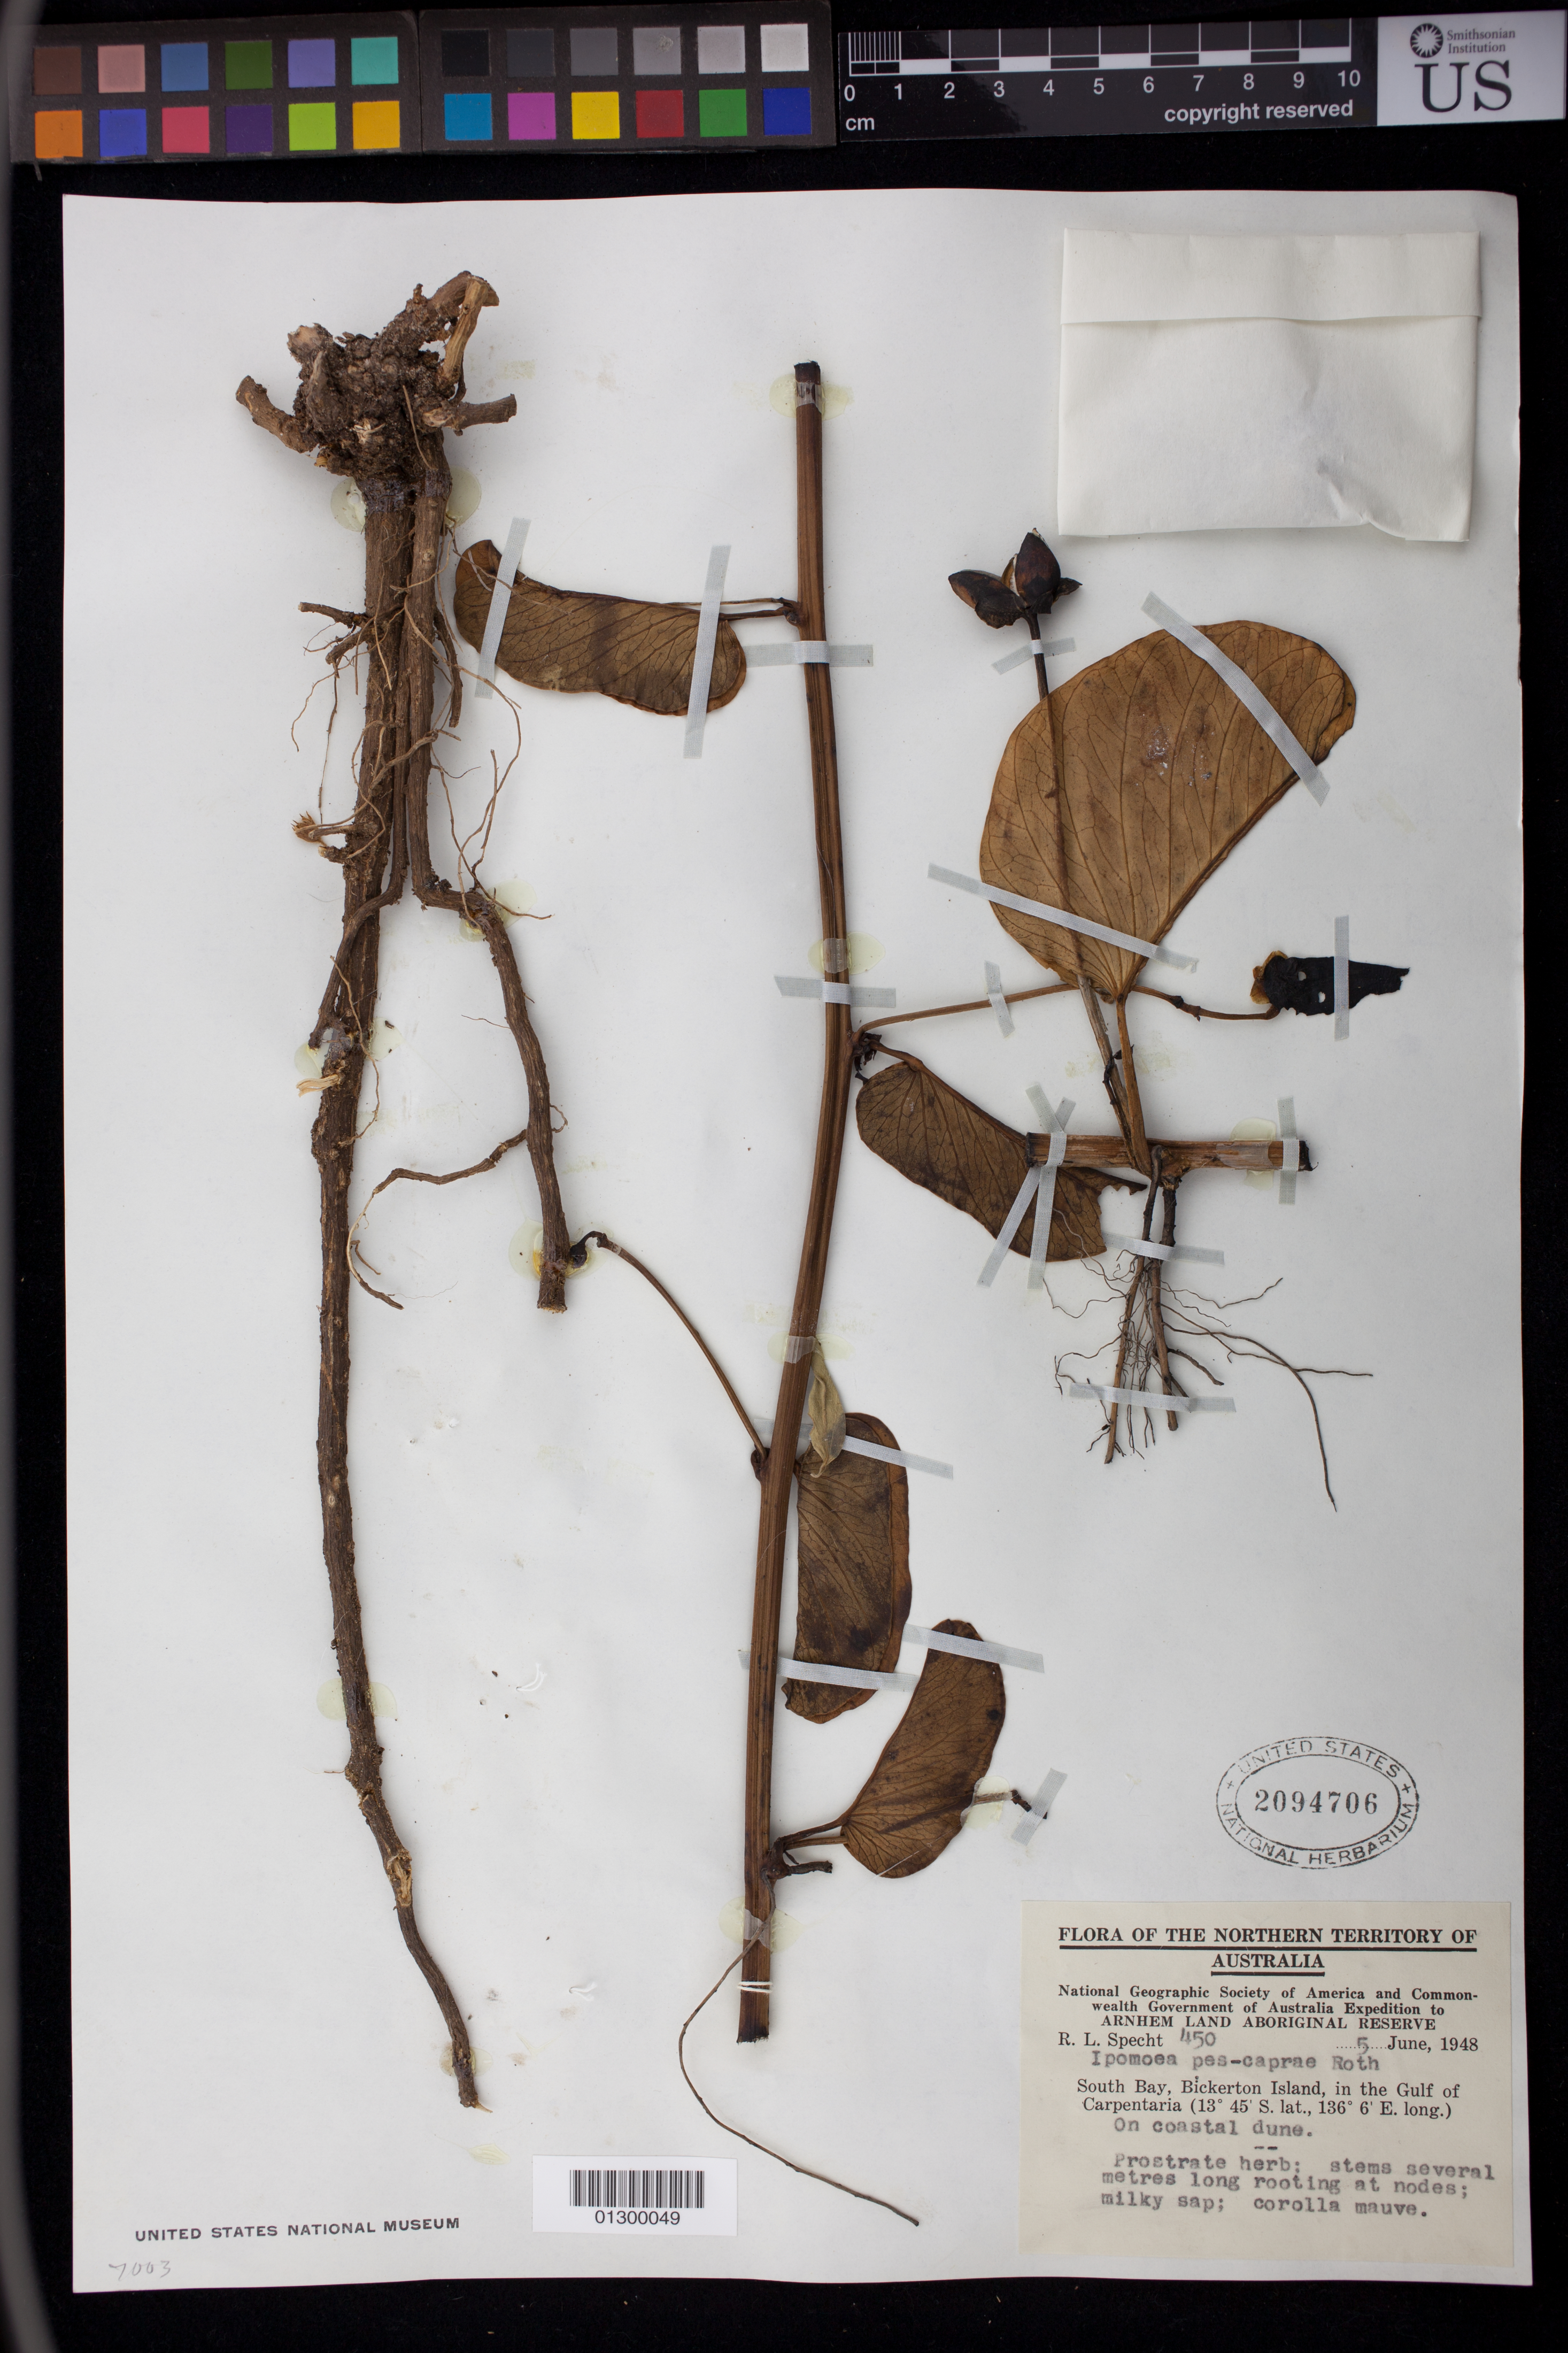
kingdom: Plantae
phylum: Tracheophyta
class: Magnoliopsida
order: Solanales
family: Convolvulaceae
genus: Ipomoea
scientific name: Ipomoea pes-caprae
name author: (L.) R. Br.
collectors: R. L. Specht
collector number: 450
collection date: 1948-06-05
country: Australia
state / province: Northern Territory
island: Bickerton Island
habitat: On coastal dune.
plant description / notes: Prostrate herb; stems several metres long rooting at nodes; milky sap; corolla mauve.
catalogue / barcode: US 2094706